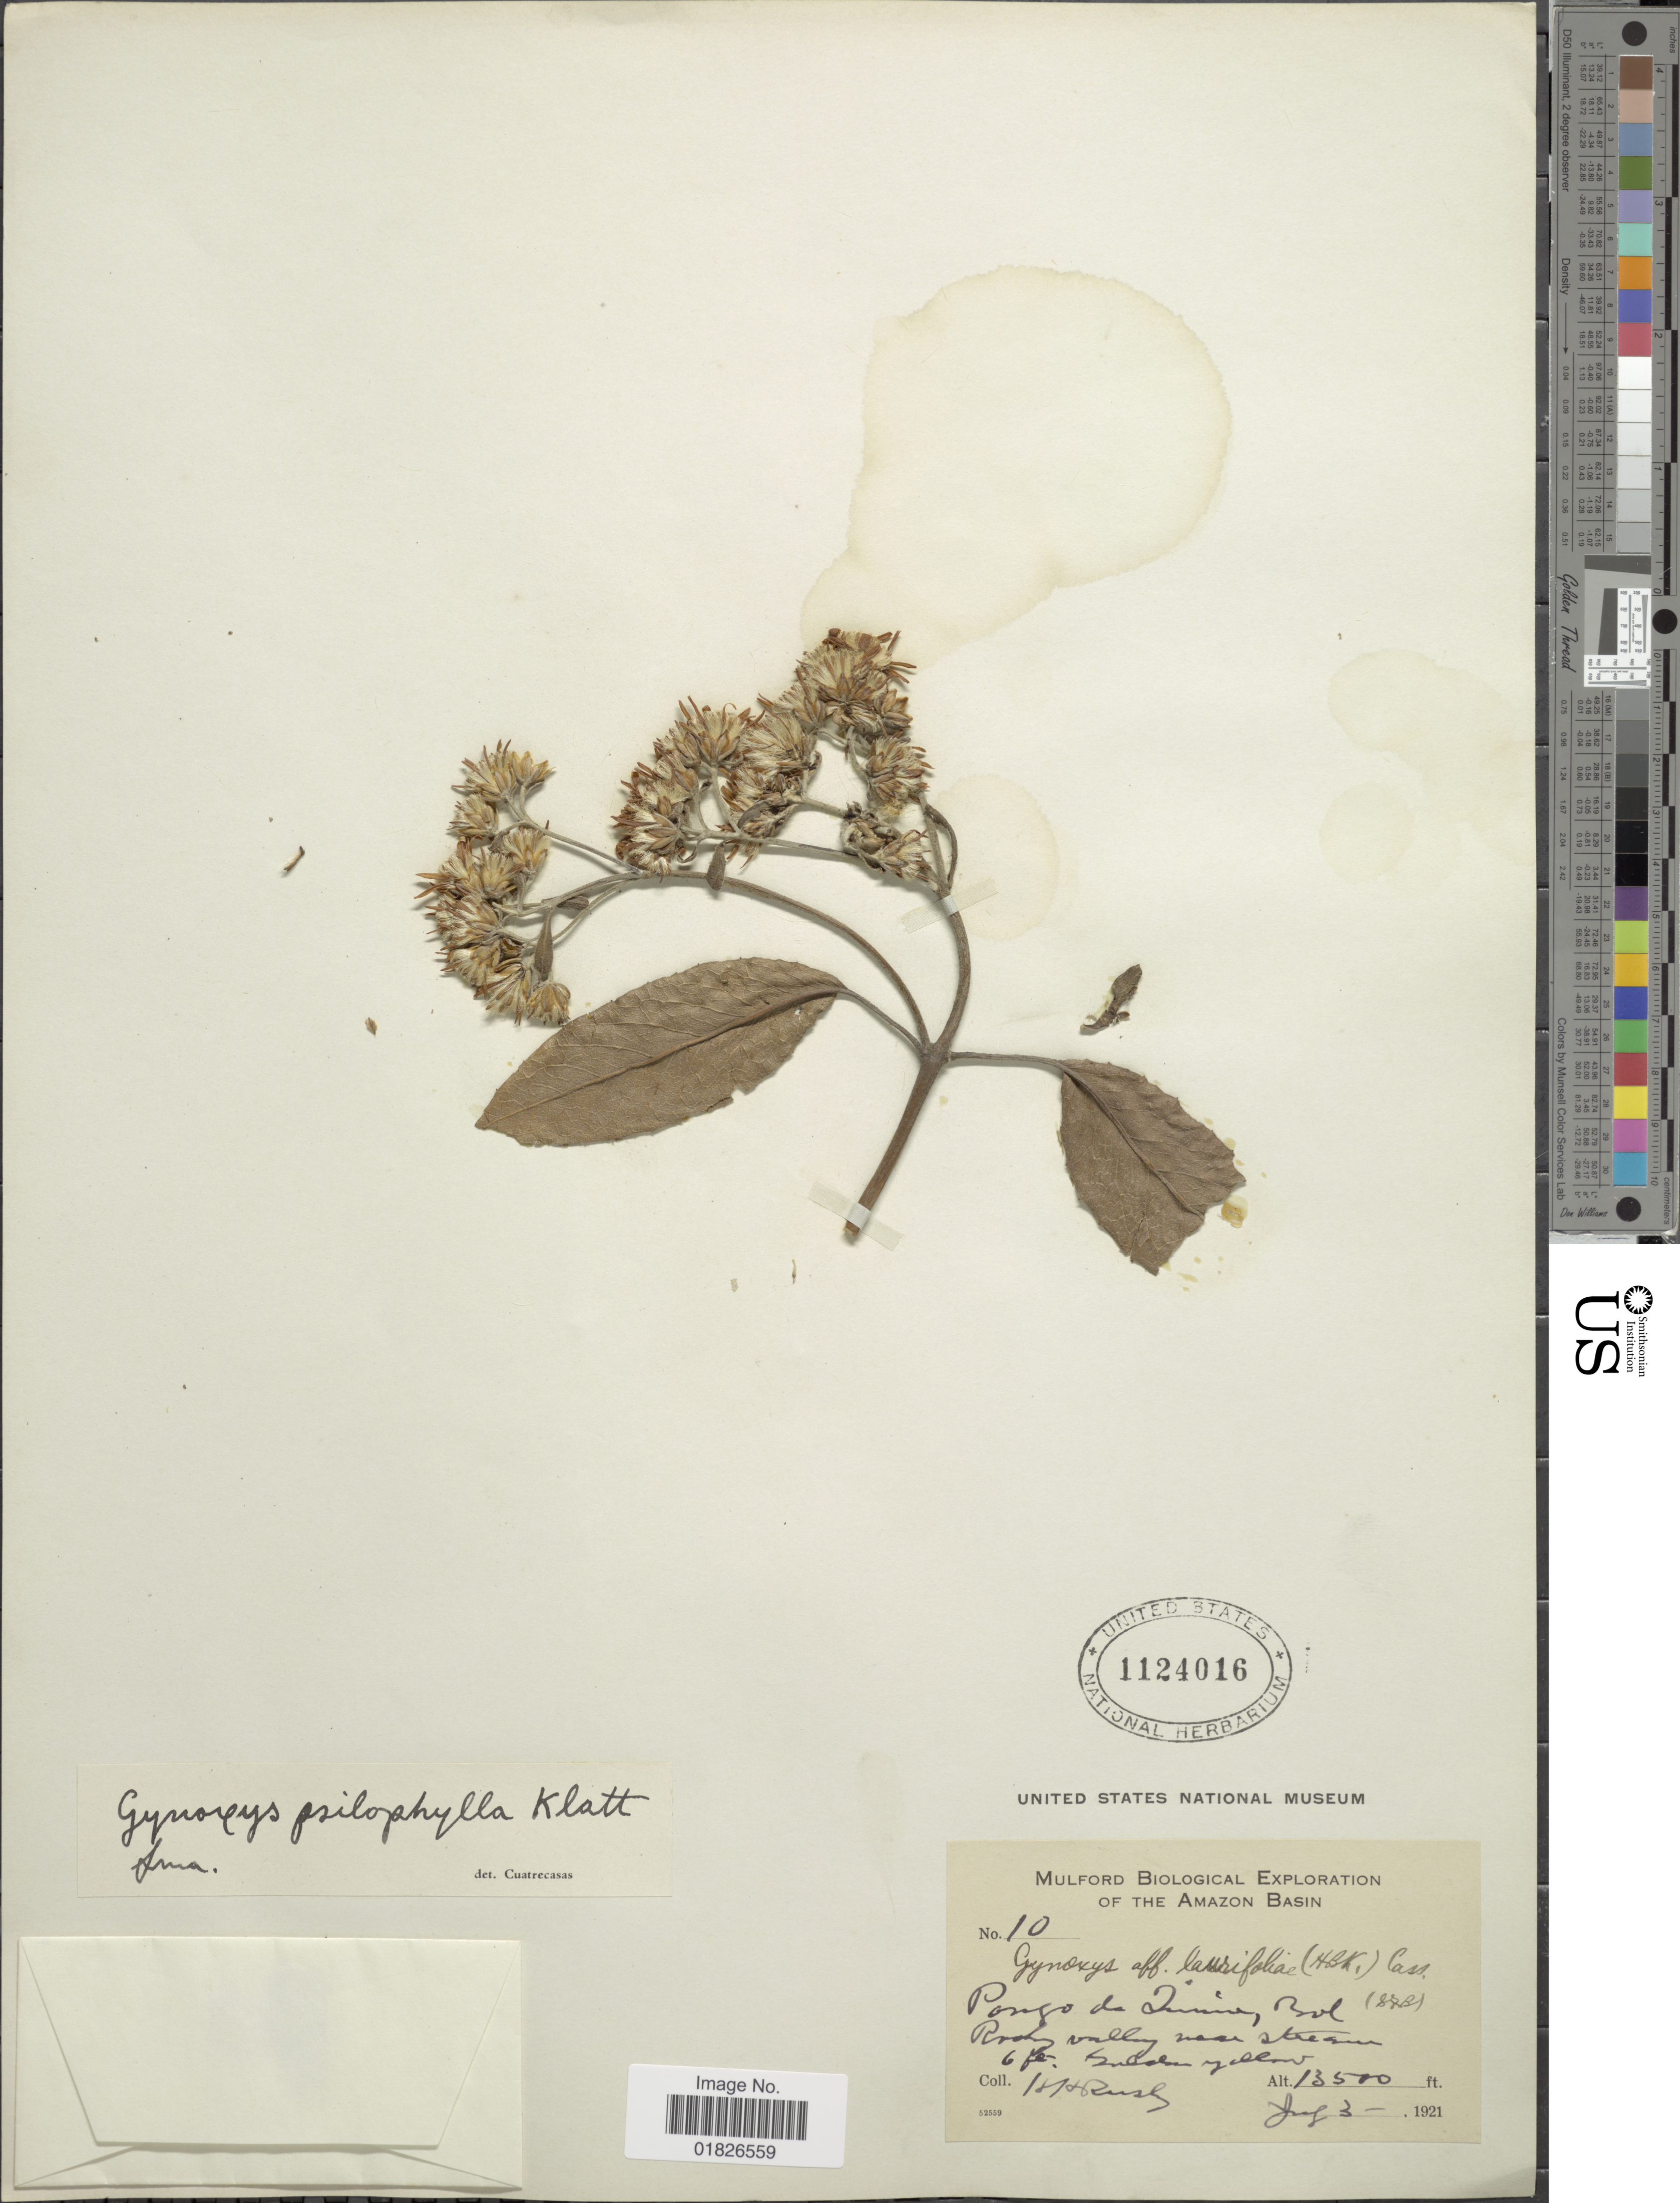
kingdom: Plantae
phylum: Tracheophyta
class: Magnoliopsida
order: Asterales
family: Asteraceae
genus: Gynoxys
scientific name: Gynoxys psilophylla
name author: Klatt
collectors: H. H. Rusby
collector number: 10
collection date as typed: July 3, 1921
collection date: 1921-07-03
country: Bolivia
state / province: La Paz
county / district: Inquisivi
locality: Pongo de Quime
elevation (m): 4115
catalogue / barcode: US 1124016